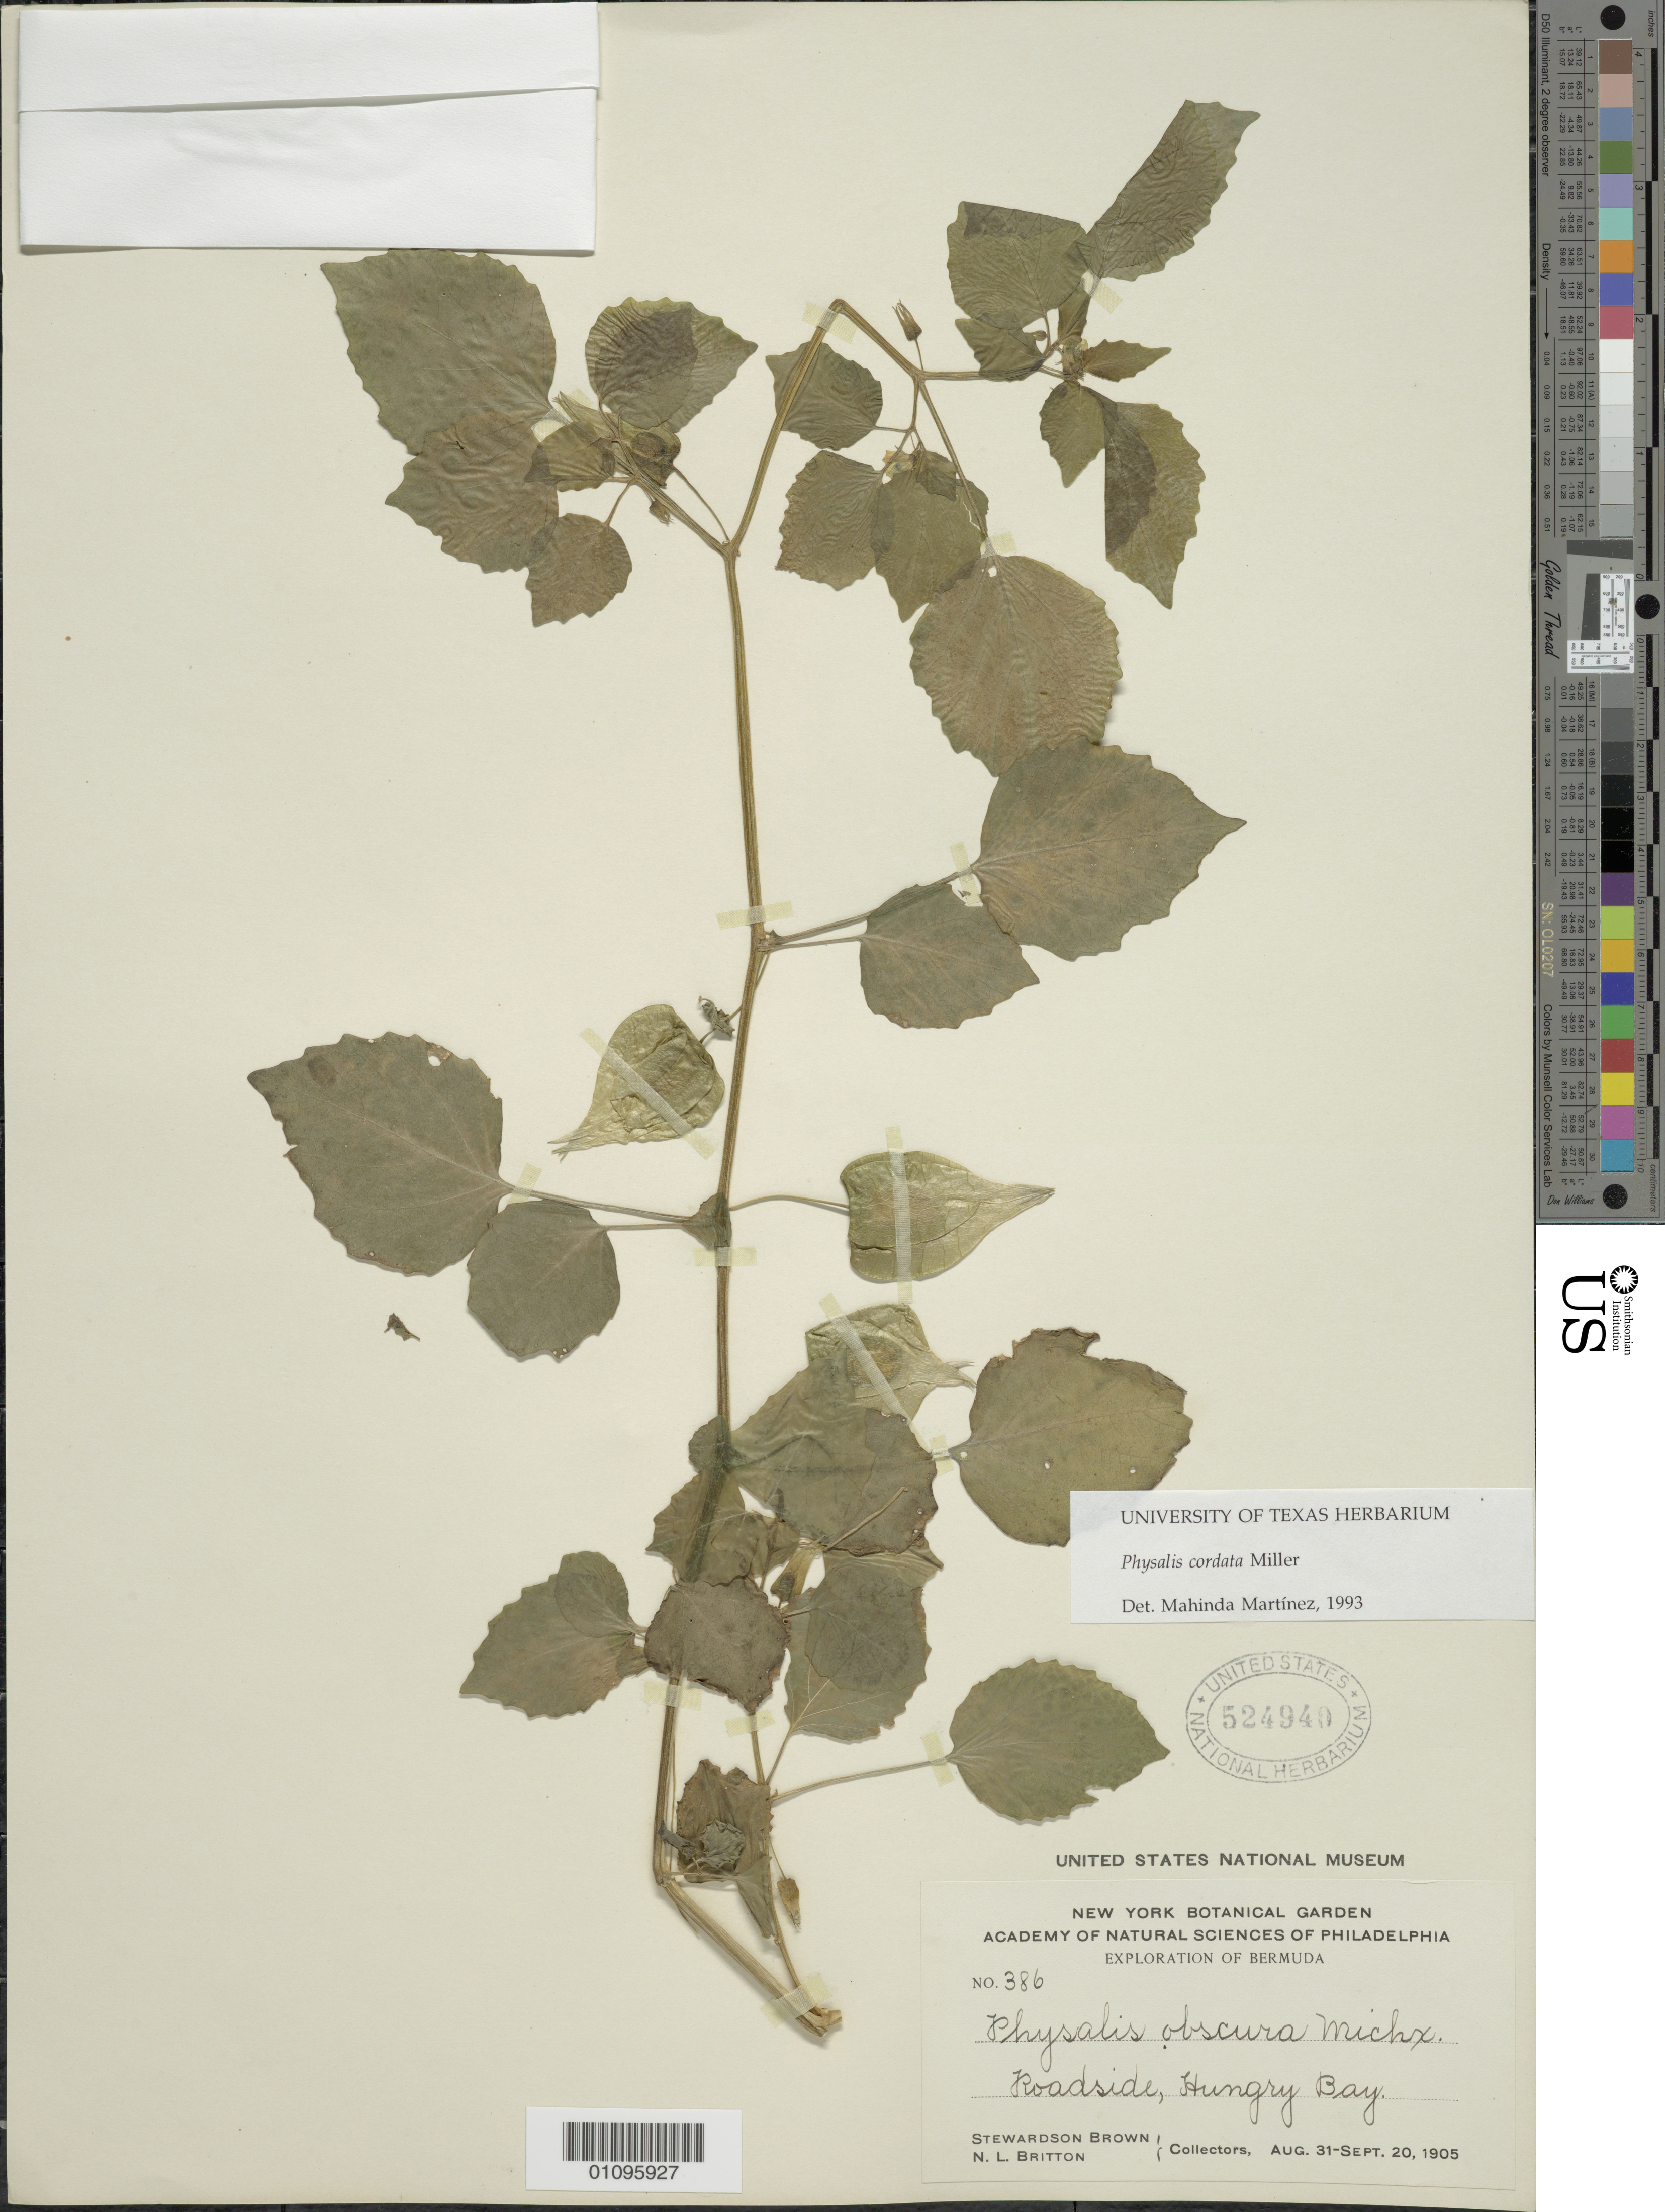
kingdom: Plantae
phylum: Tracheophyta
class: Magnoliopsida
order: Solanales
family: Solanaceae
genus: Physalis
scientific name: Physalis cordata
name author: Mill.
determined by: Martinez, M.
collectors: S. Brown & N. Britton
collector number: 386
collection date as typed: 31 Aug 1905 to 20 Sep 1905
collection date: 1905-08-31/1905-09-20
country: Bermuda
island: Bermuda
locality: Hungry Bay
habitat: Roadside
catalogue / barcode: US 524940